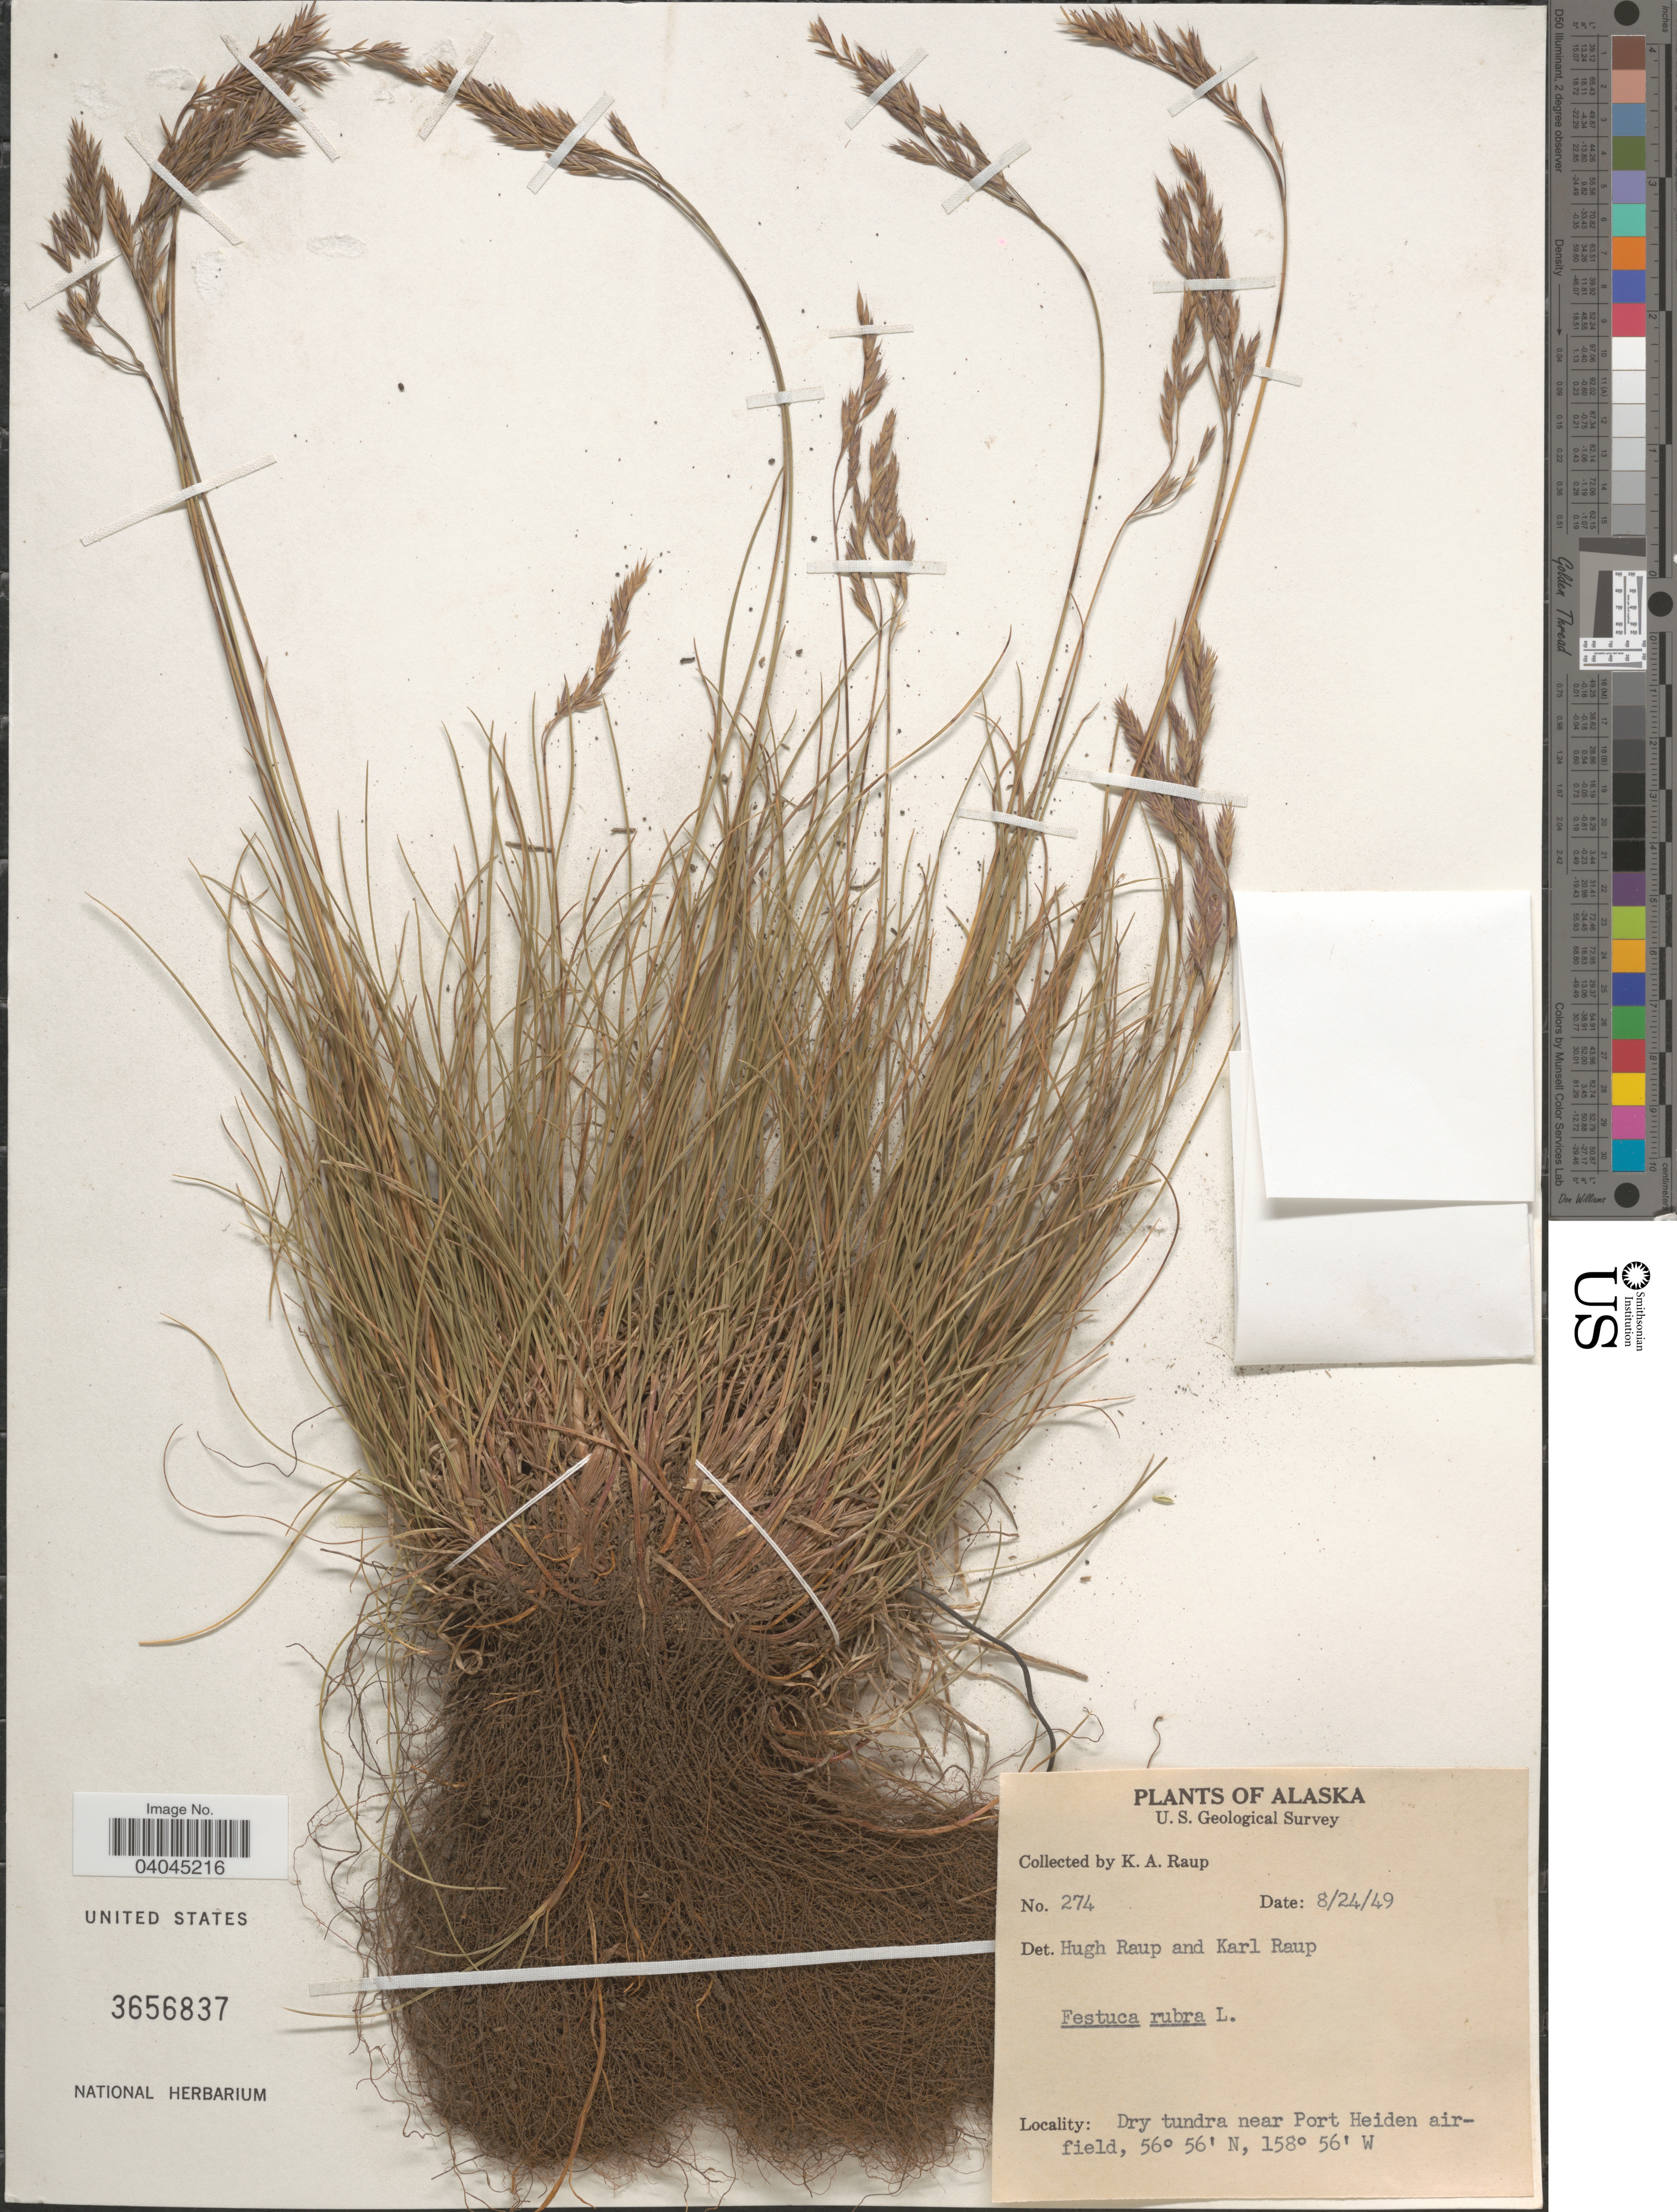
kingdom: Plantae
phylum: Tracheophyta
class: Liliopsida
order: Poales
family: Poaceae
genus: Festuca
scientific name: Festuca rubra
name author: L.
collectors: K. Raup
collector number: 274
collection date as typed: Transcribed d/m/y: 24/8/49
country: United States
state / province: Alaska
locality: Near Port Heiden airfield.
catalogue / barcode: US 3656837